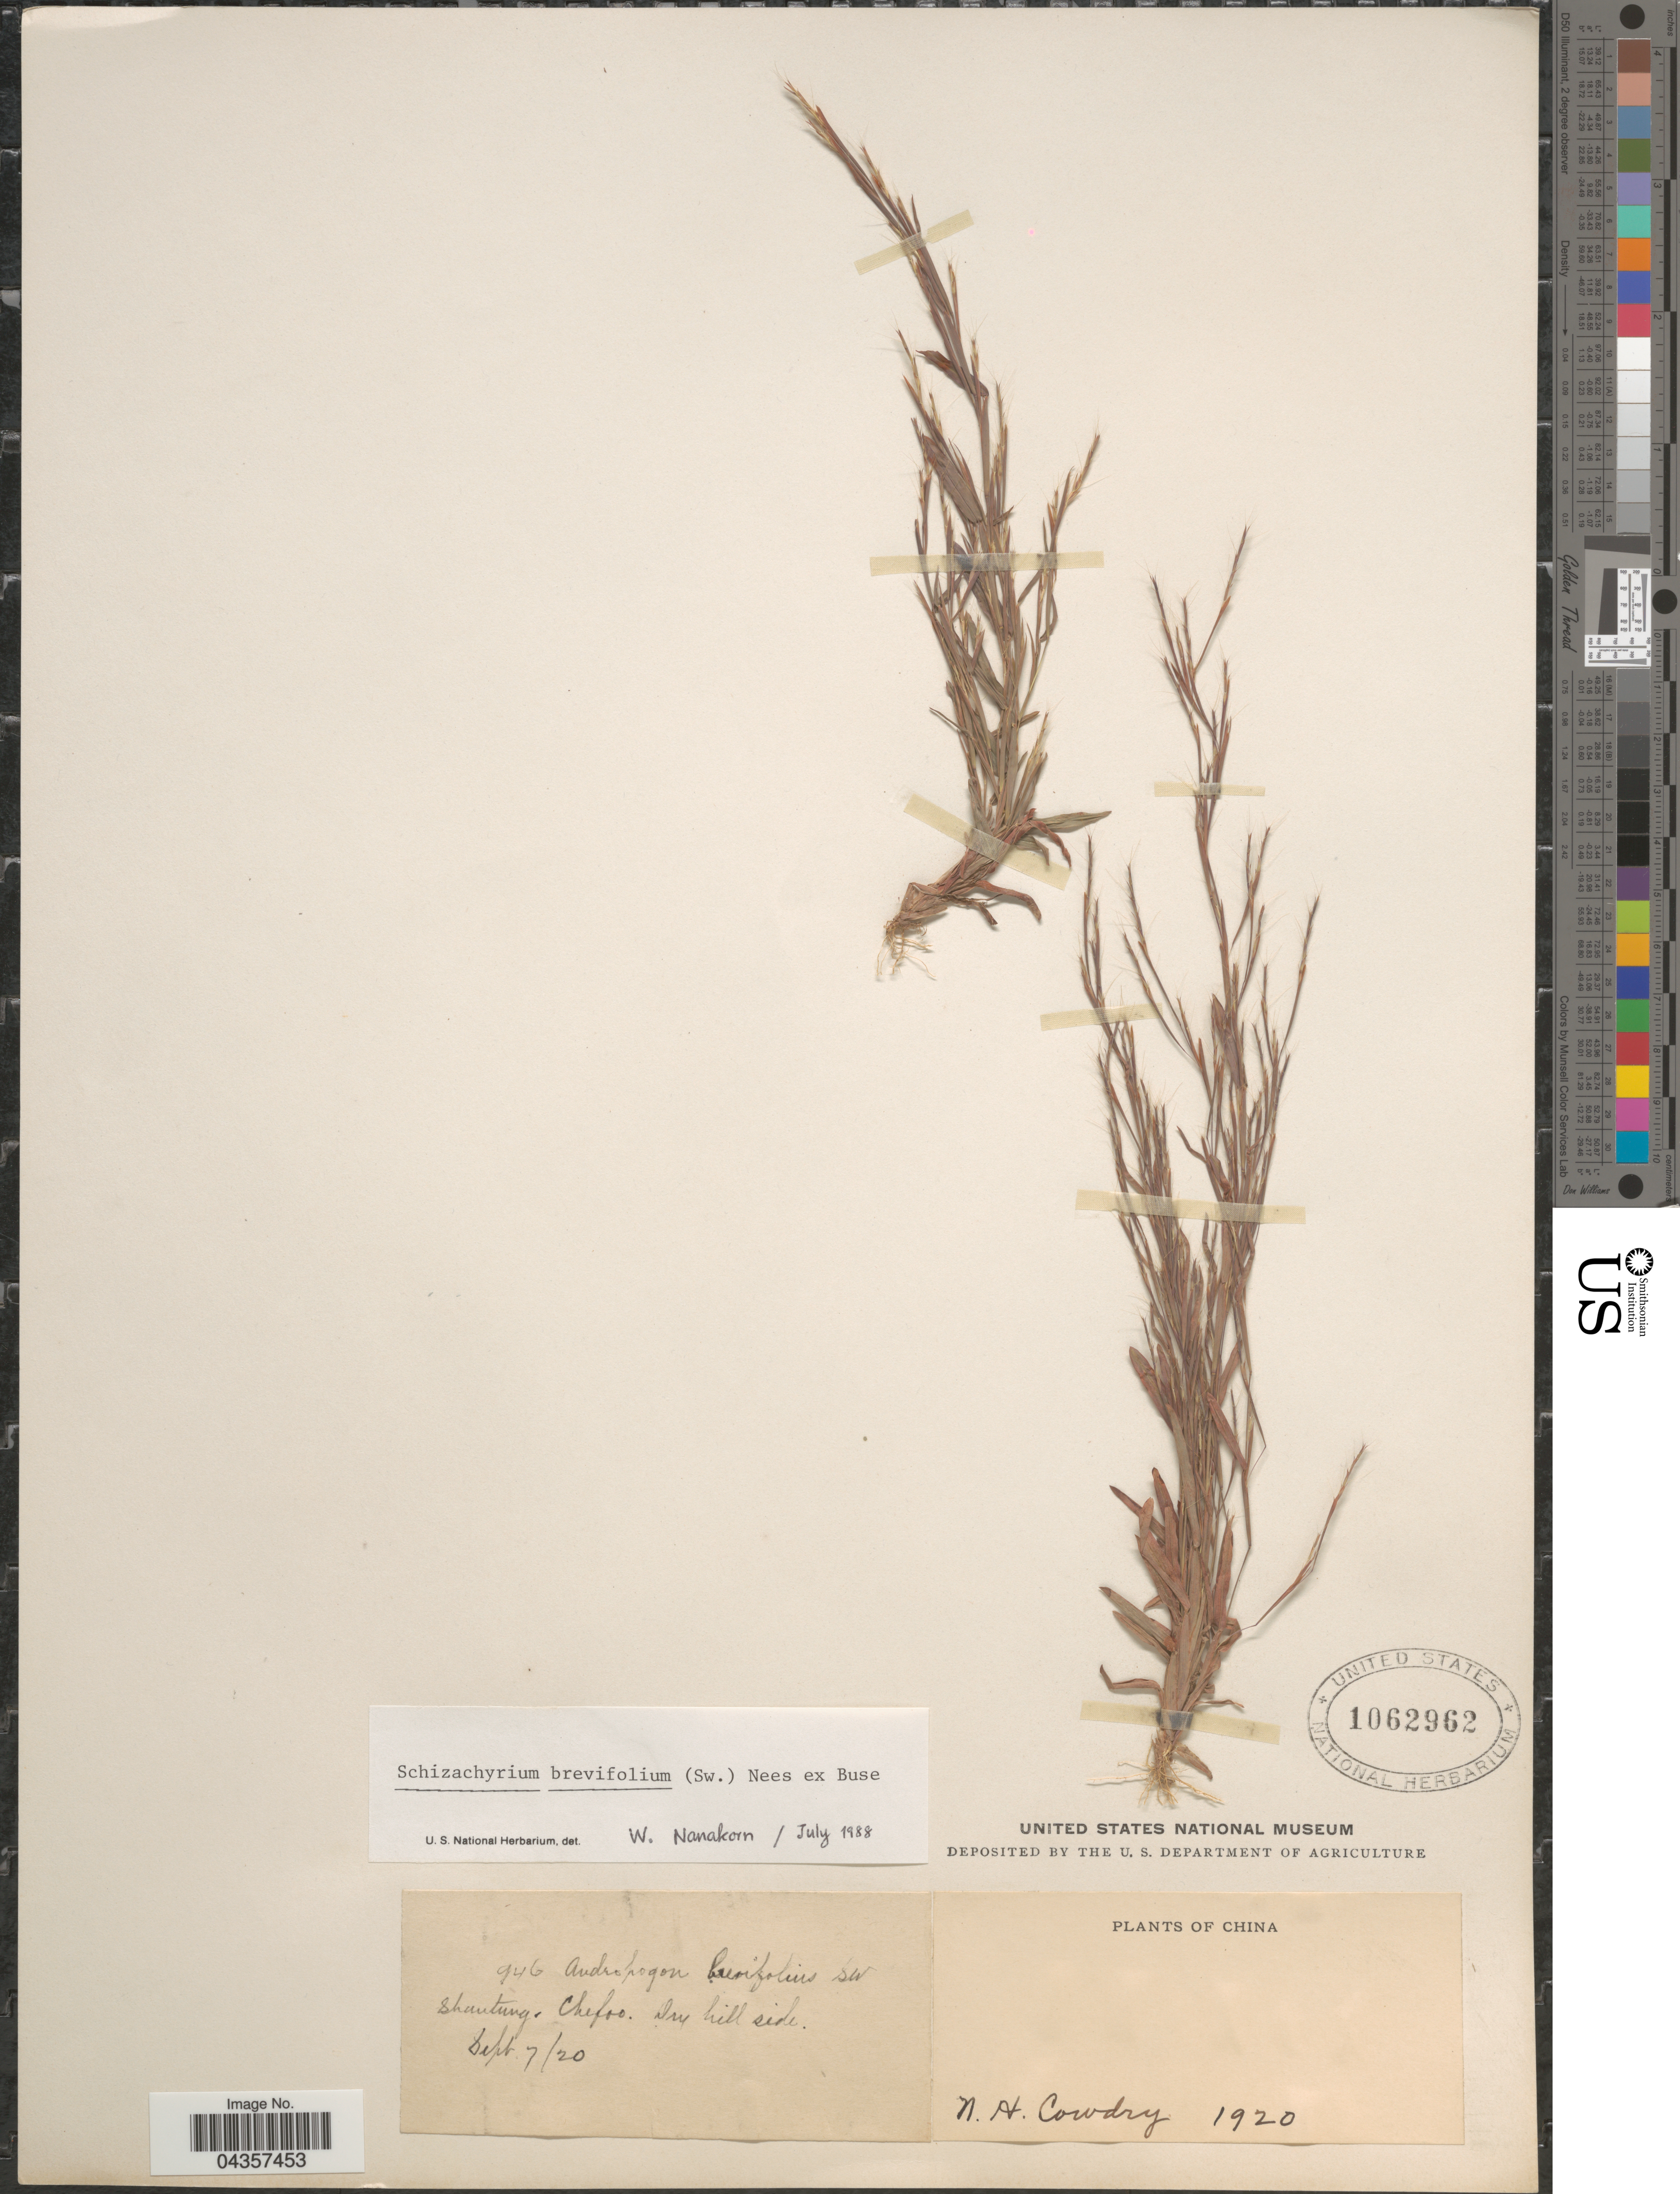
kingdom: Plantae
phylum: Tracheophyta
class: Liliopsida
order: Poales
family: Poaceae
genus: Schizachyrium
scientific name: Schizachyrium brevifolium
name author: (Sw.) Nees ex Büse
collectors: N. H. Cowdry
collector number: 946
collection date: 1920-09-07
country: China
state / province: Shandong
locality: Shantung, Chefoo.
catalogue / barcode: US 1062962